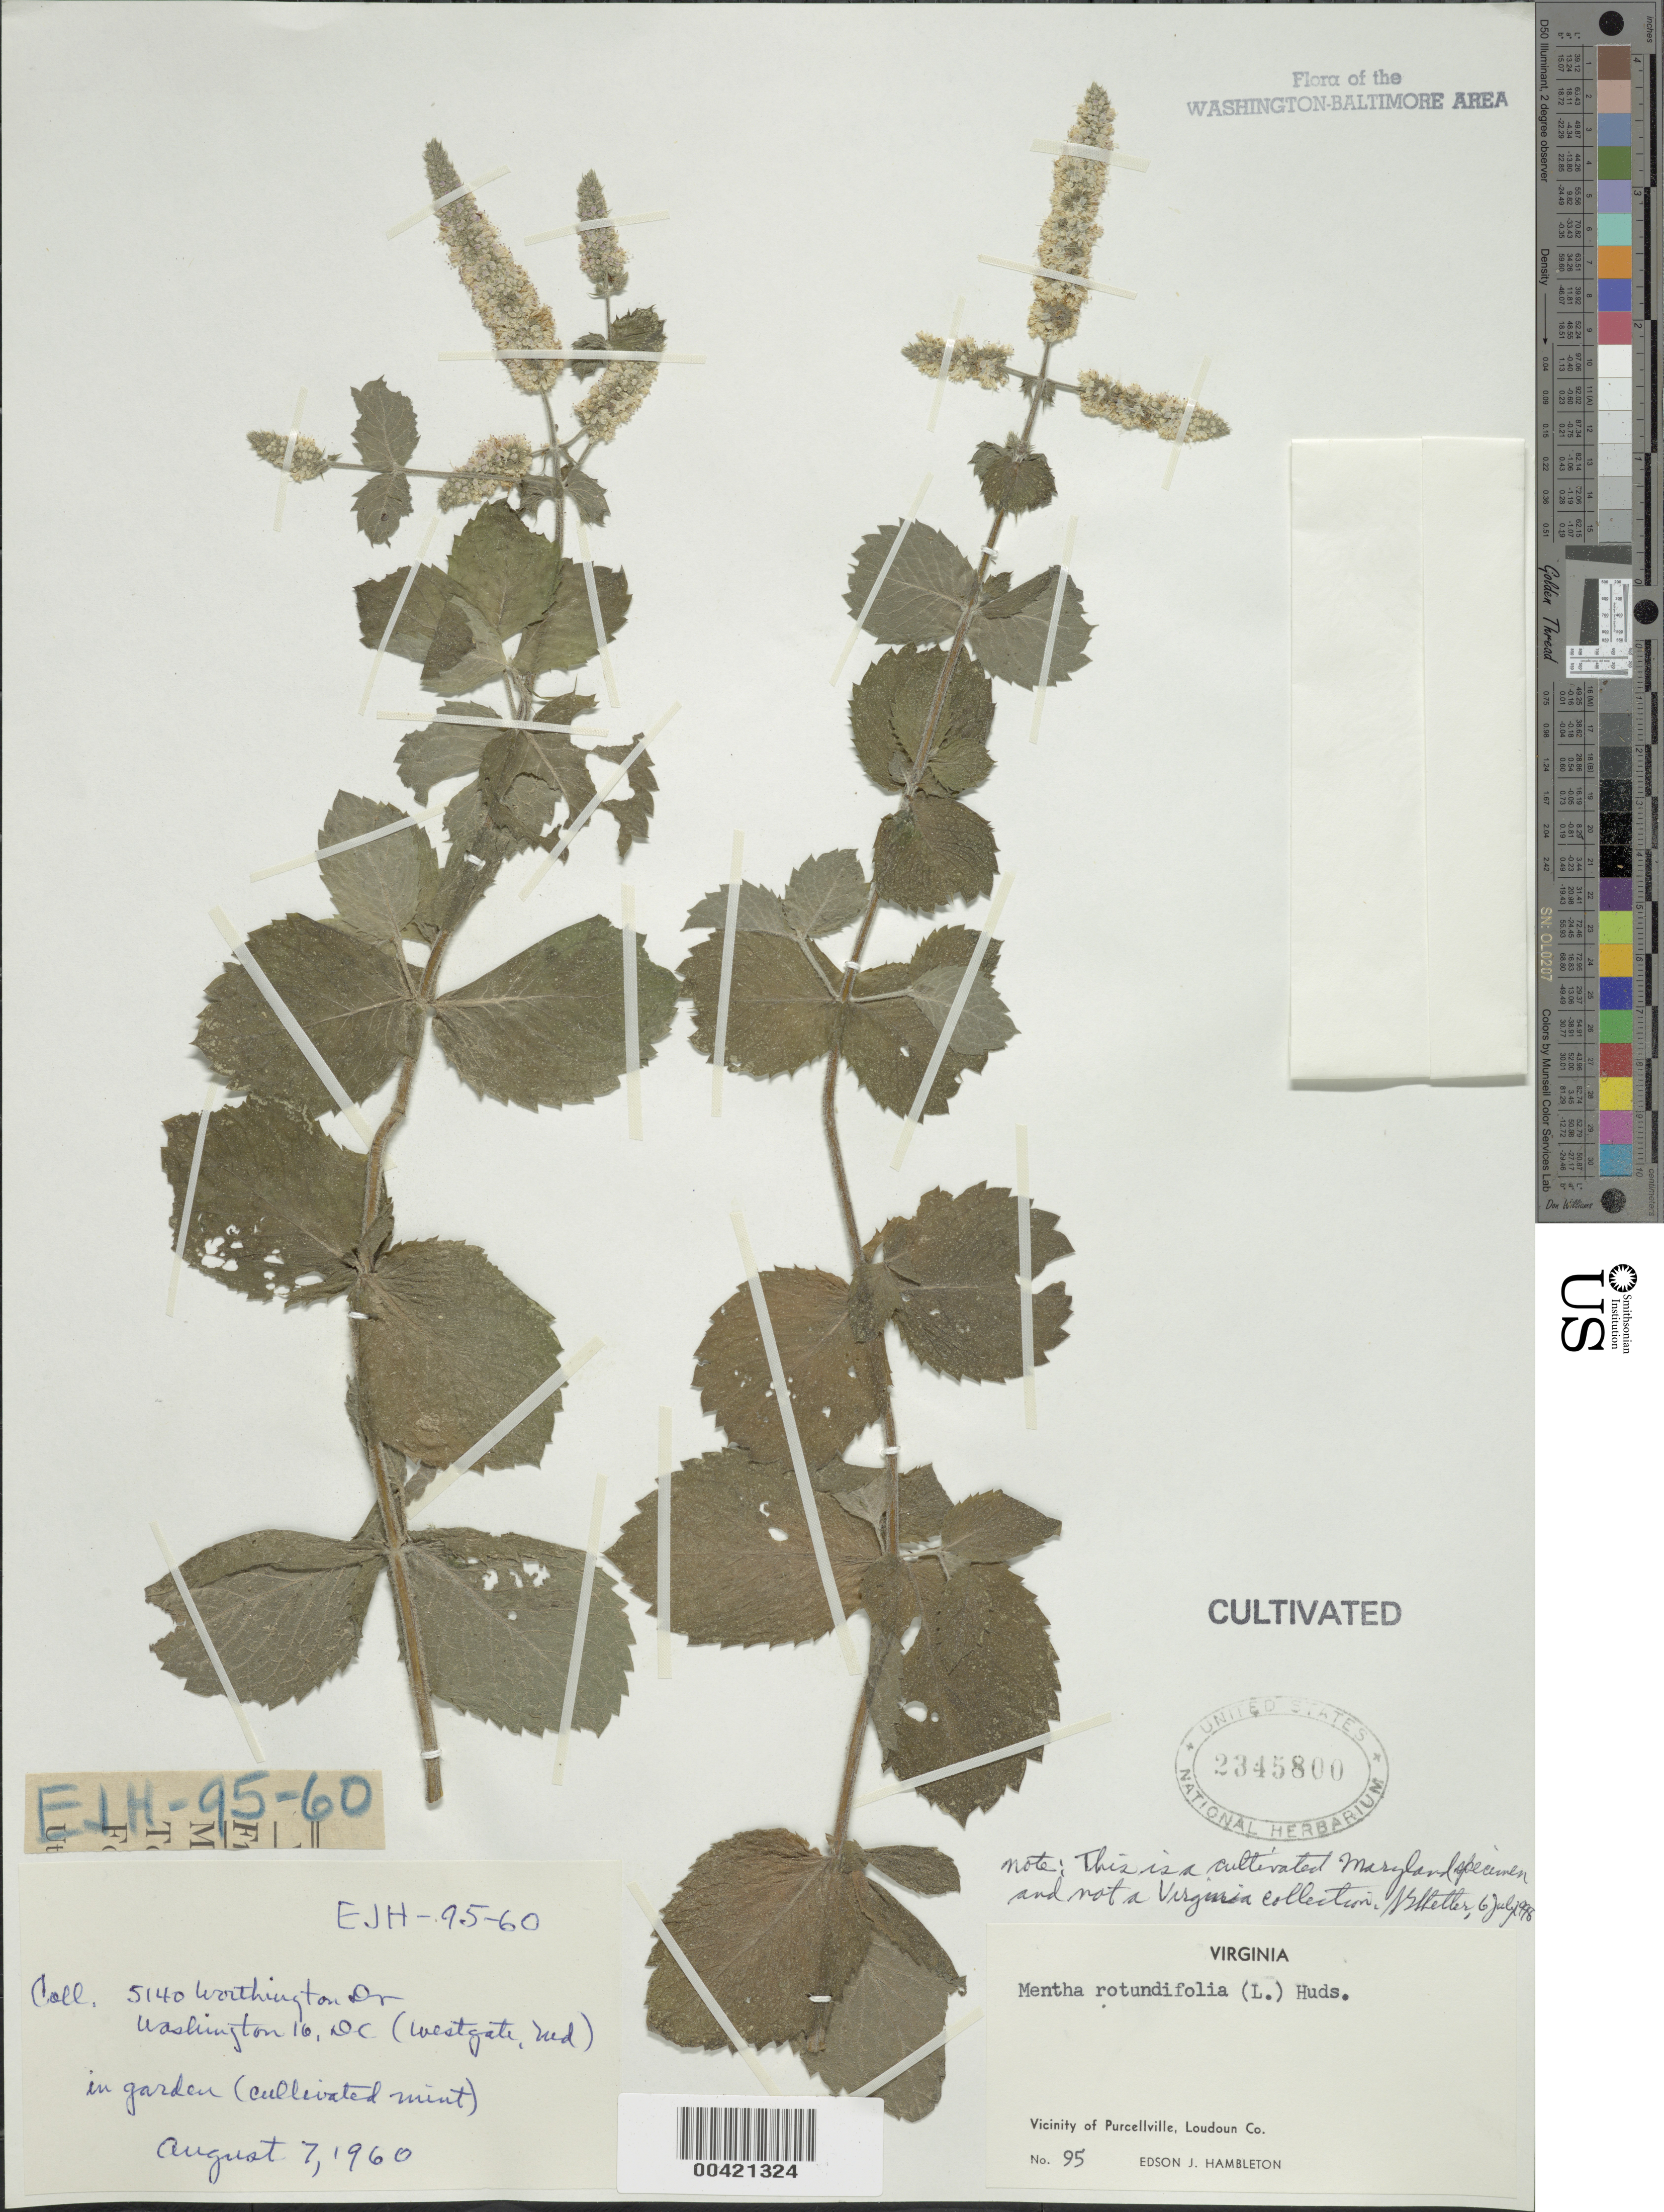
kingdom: Plantae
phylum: Tracheophyta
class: Magnoliopsida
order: Lamiales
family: Lamiaceae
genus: Mentha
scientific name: Mentha rotundifolia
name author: (L.) Huds.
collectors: E. Hambleton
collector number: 95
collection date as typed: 07 Aug 1960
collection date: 1960-08-07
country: United States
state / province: Maryland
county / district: Montgomery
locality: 5140 Worthington Dr. Washington 16, DC, (Westgate,MD)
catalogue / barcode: US 2345800